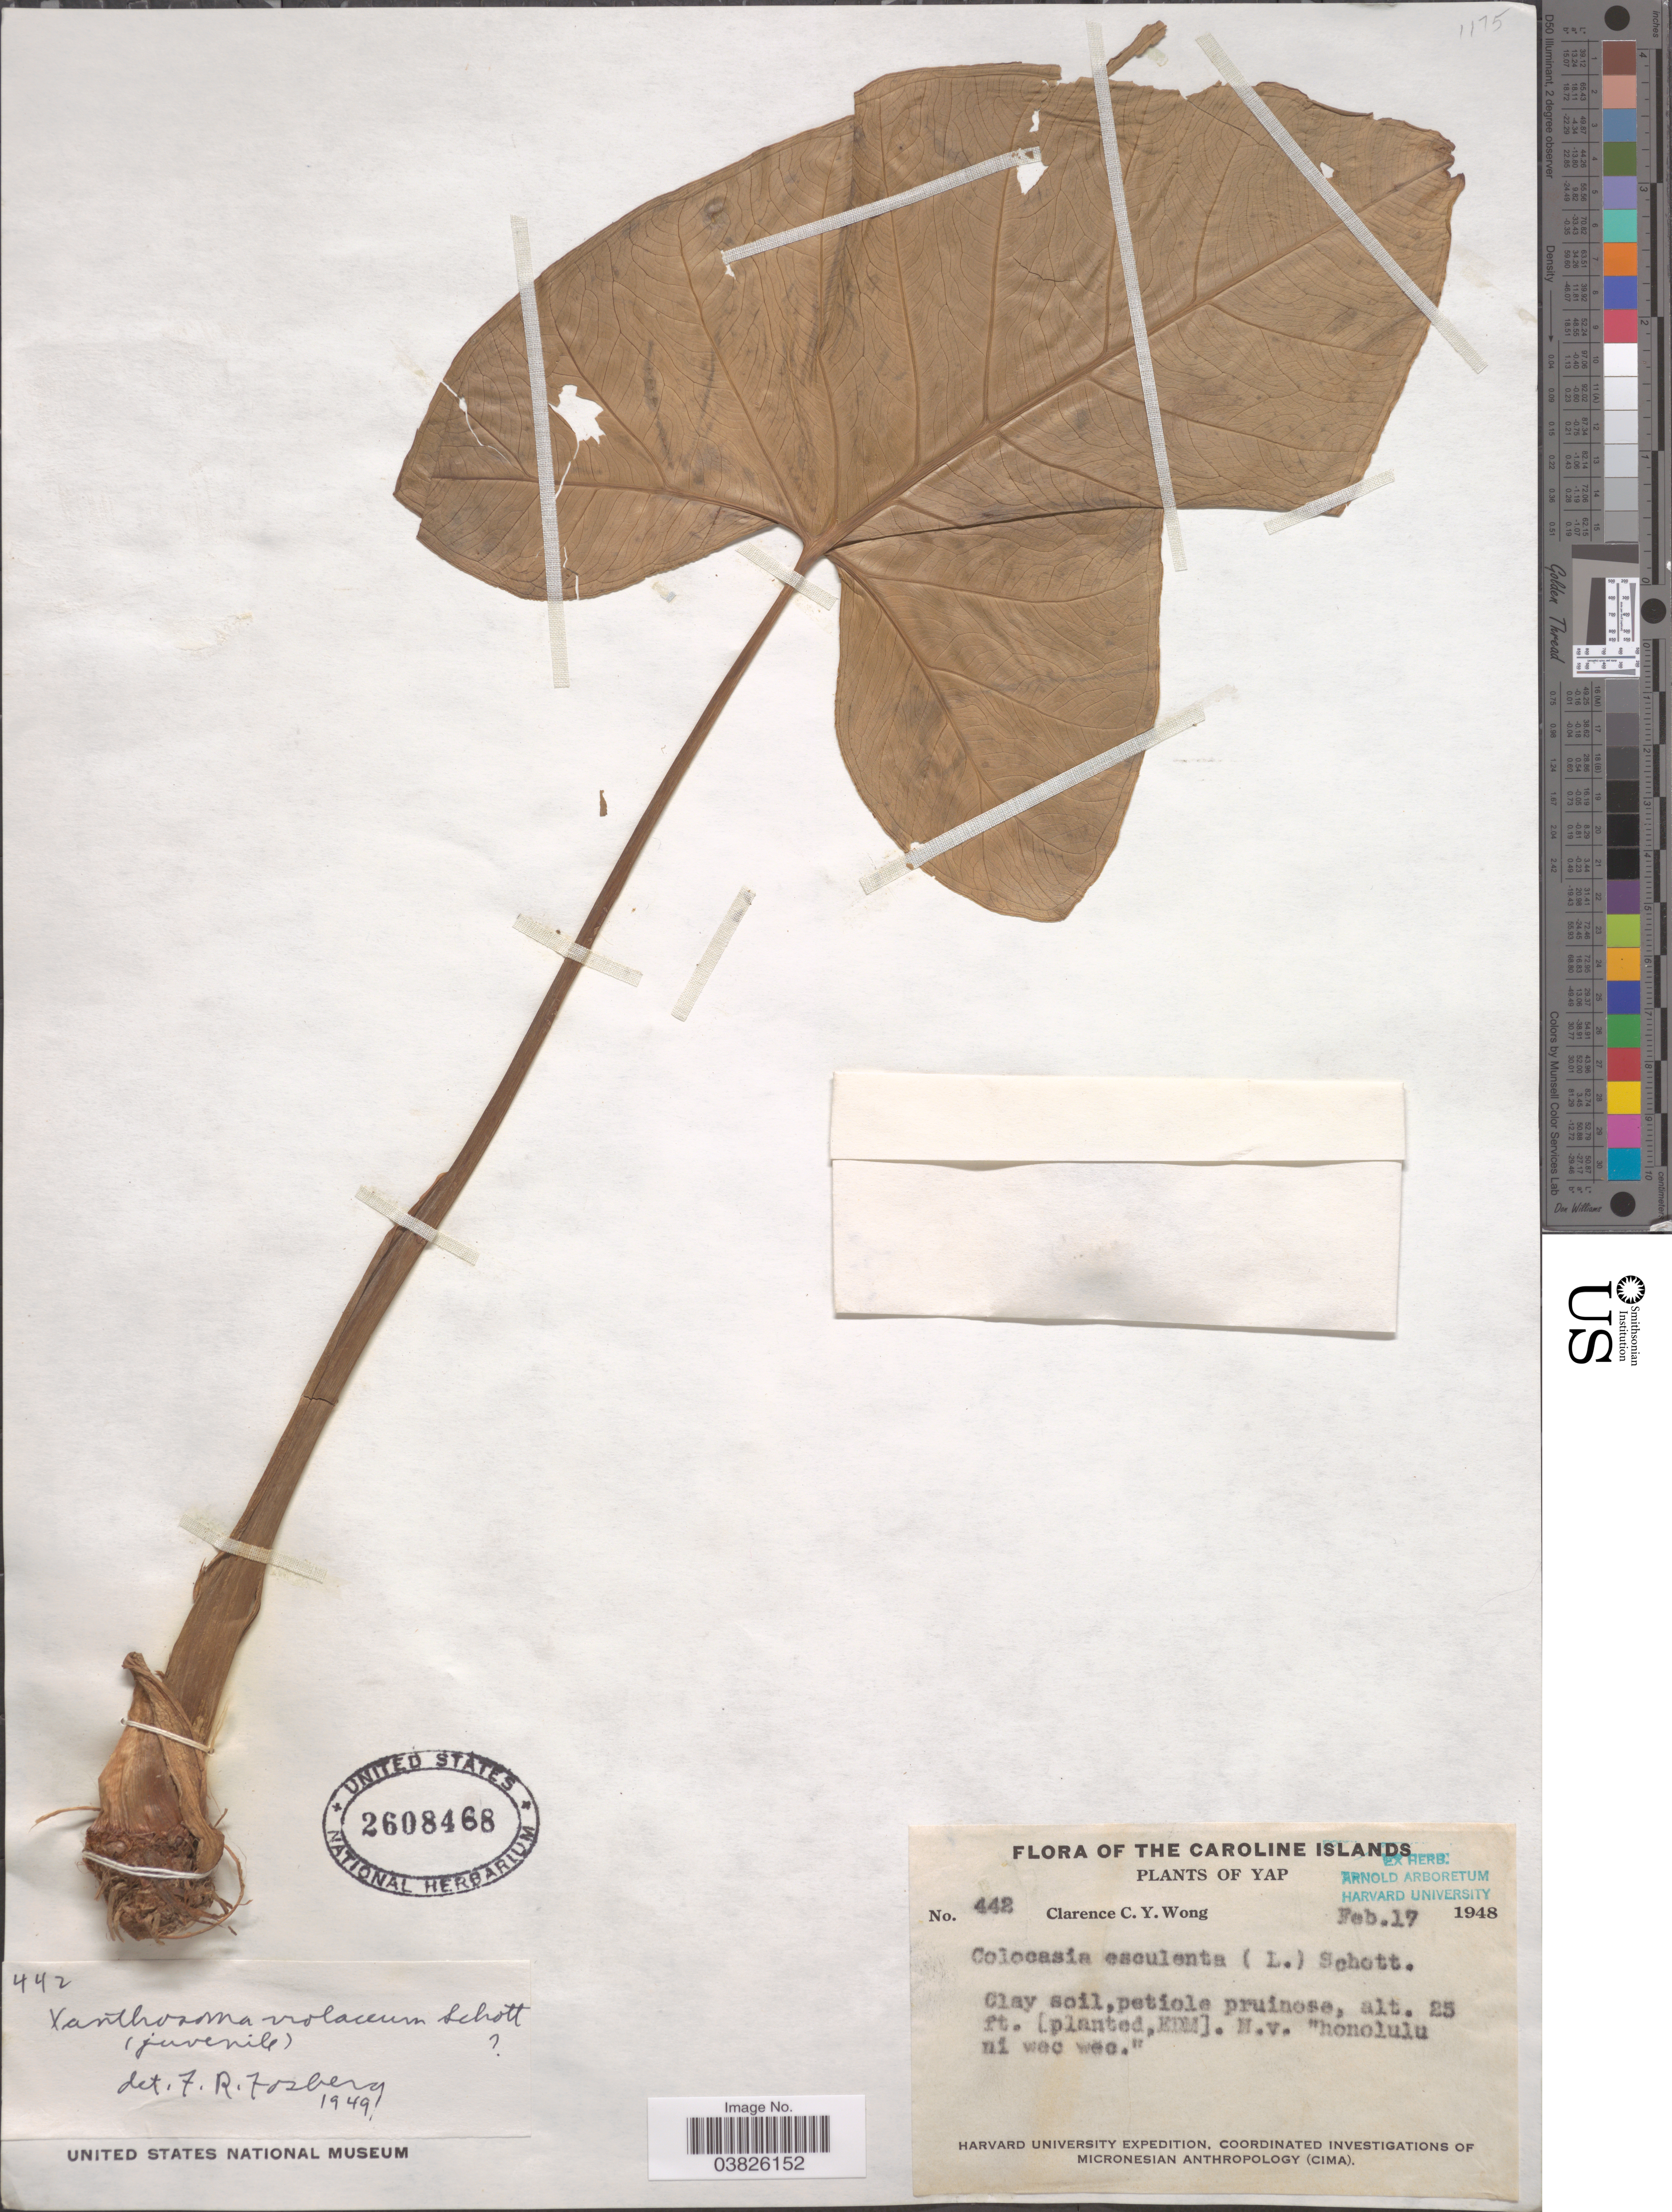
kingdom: Plantae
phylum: Tracheophyta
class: Liliopsida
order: Alismatales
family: Araceae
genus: Xanthosoma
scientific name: Xanthosoma violaceum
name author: Schott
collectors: C. Wong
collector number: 442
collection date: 1948-02-17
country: Micronesia, Federated States of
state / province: Yap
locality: The Caroline Islands.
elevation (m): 8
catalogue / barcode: US 2608468